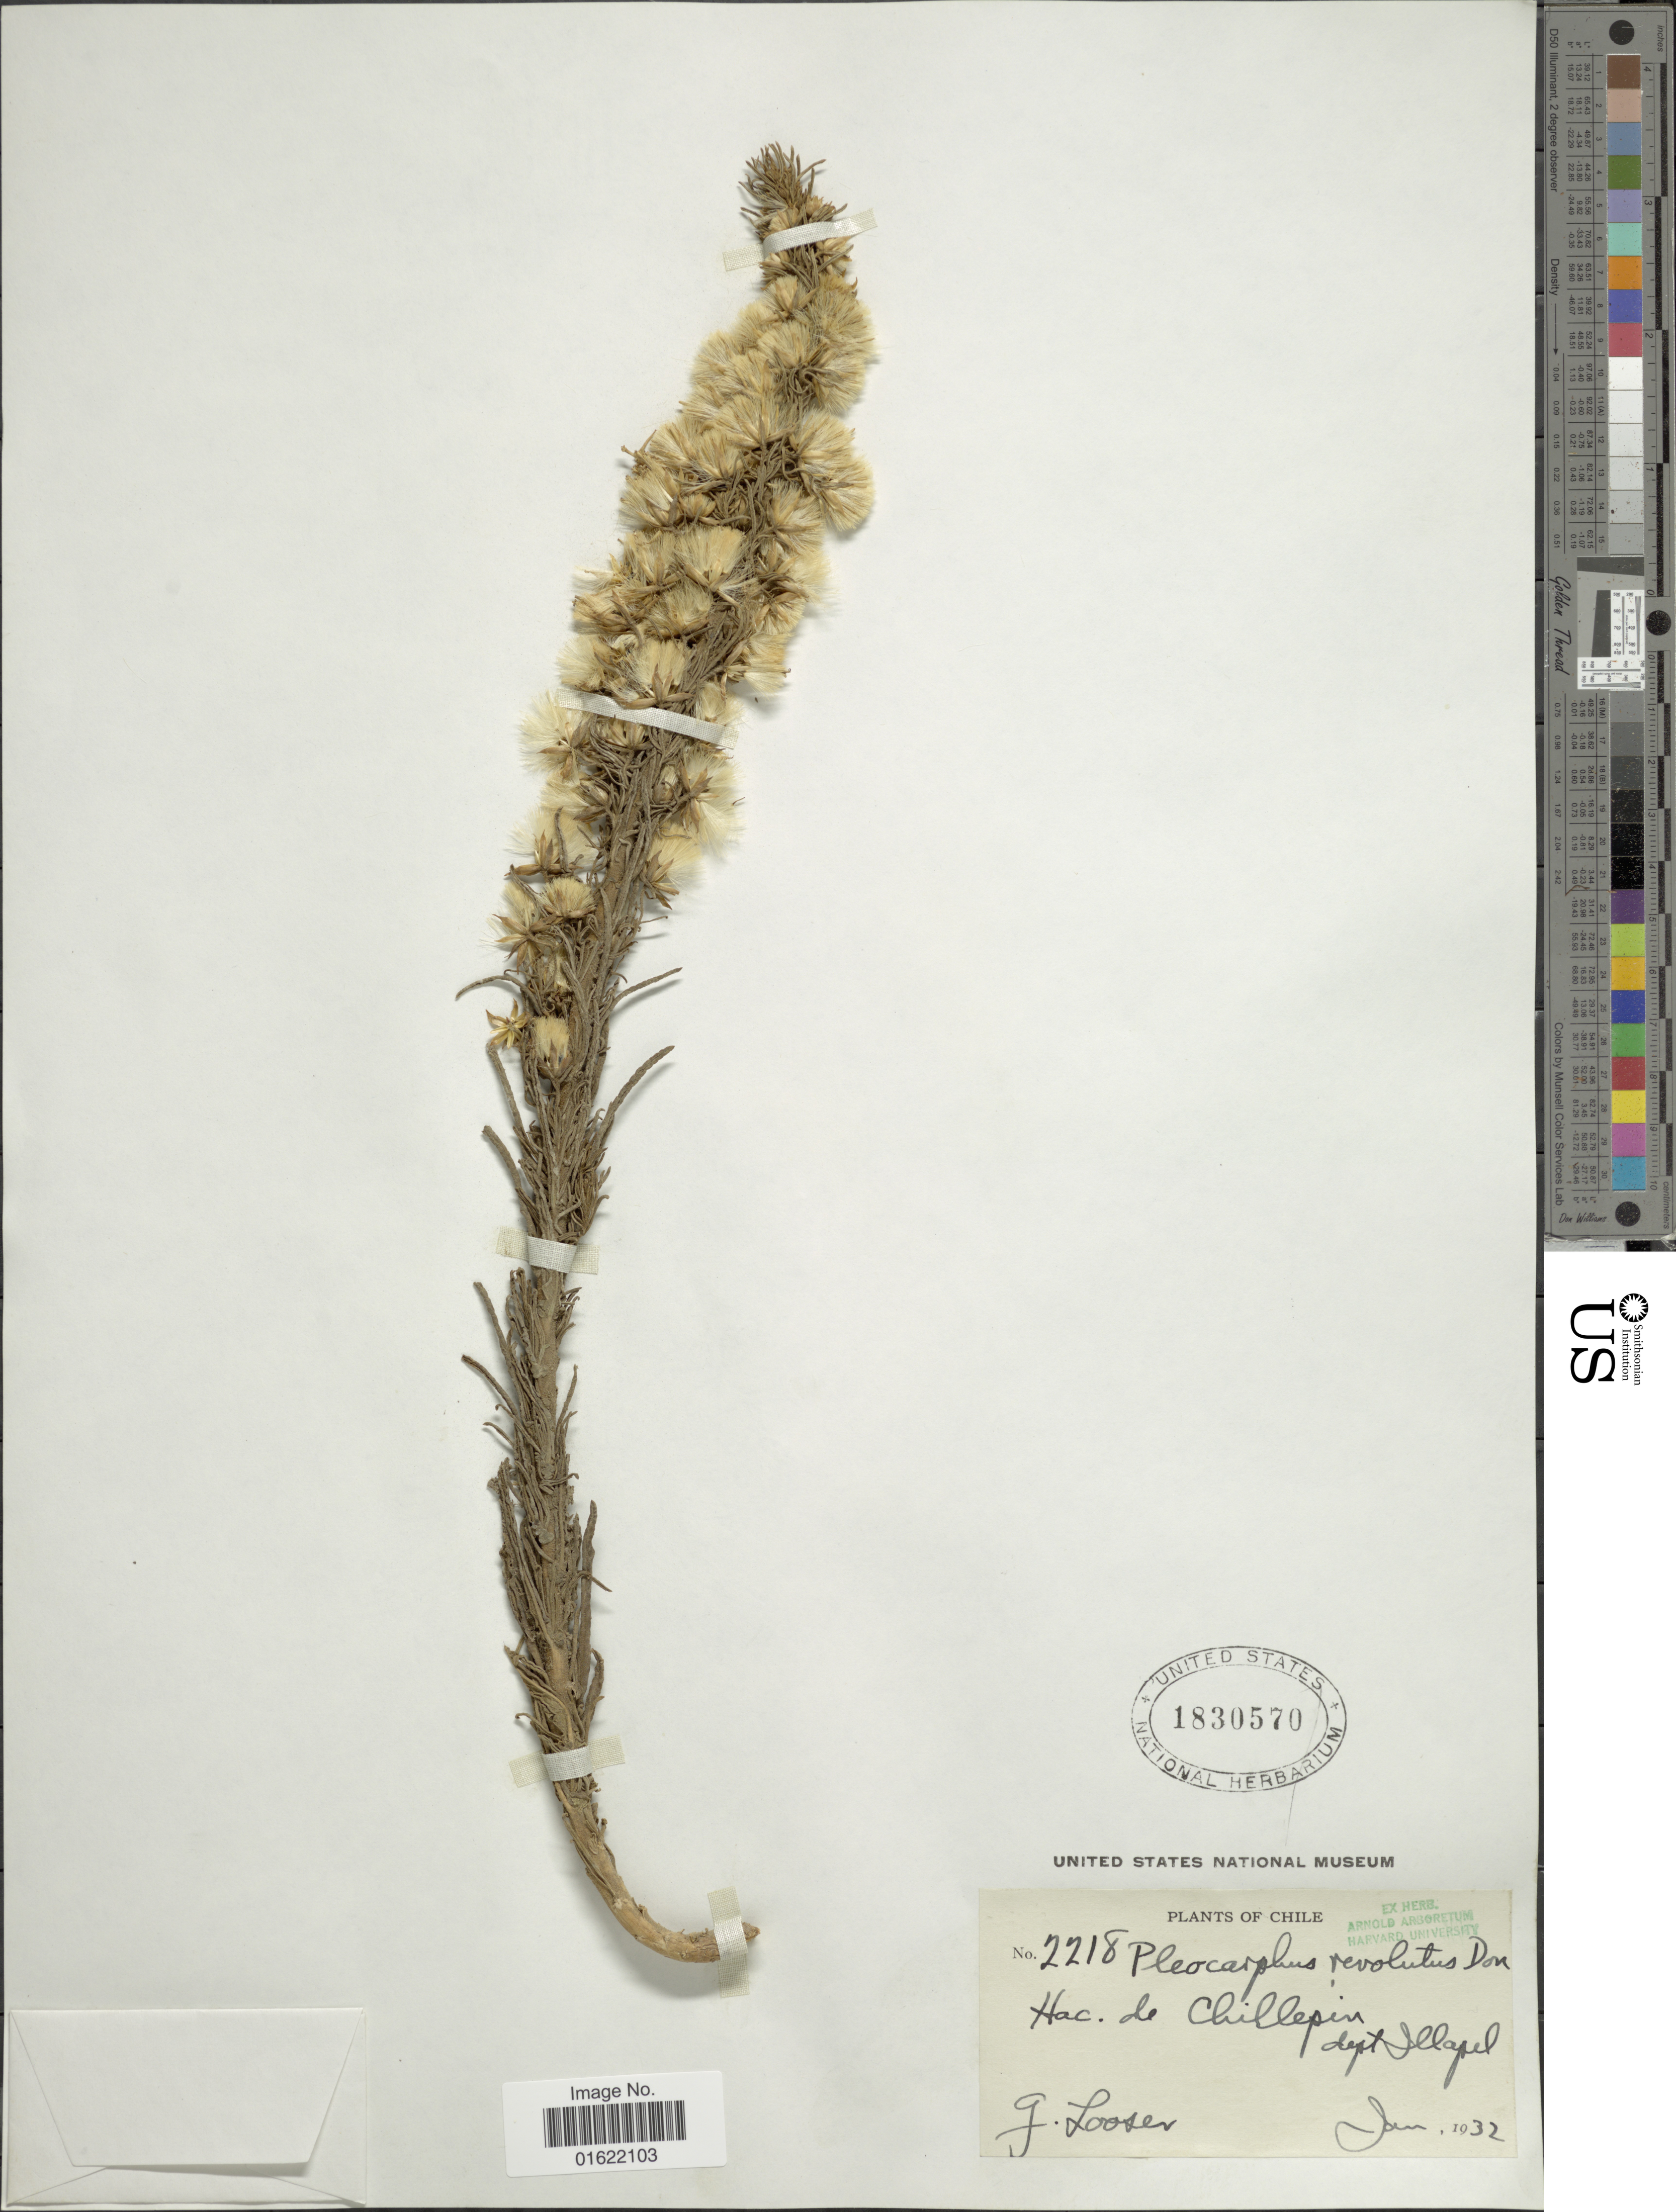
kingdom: Plantae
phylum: Tracheophyta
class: Magnoliopsida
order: Asterales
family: Asteraceae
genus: Pleocarphus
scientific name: Pleocarphus revolutus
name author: D. Don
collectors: G. Looser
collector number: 2218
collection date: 1932-01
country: Chile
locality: Hac. de Chillepin. dept. Illapel.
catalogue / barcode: US 1830570